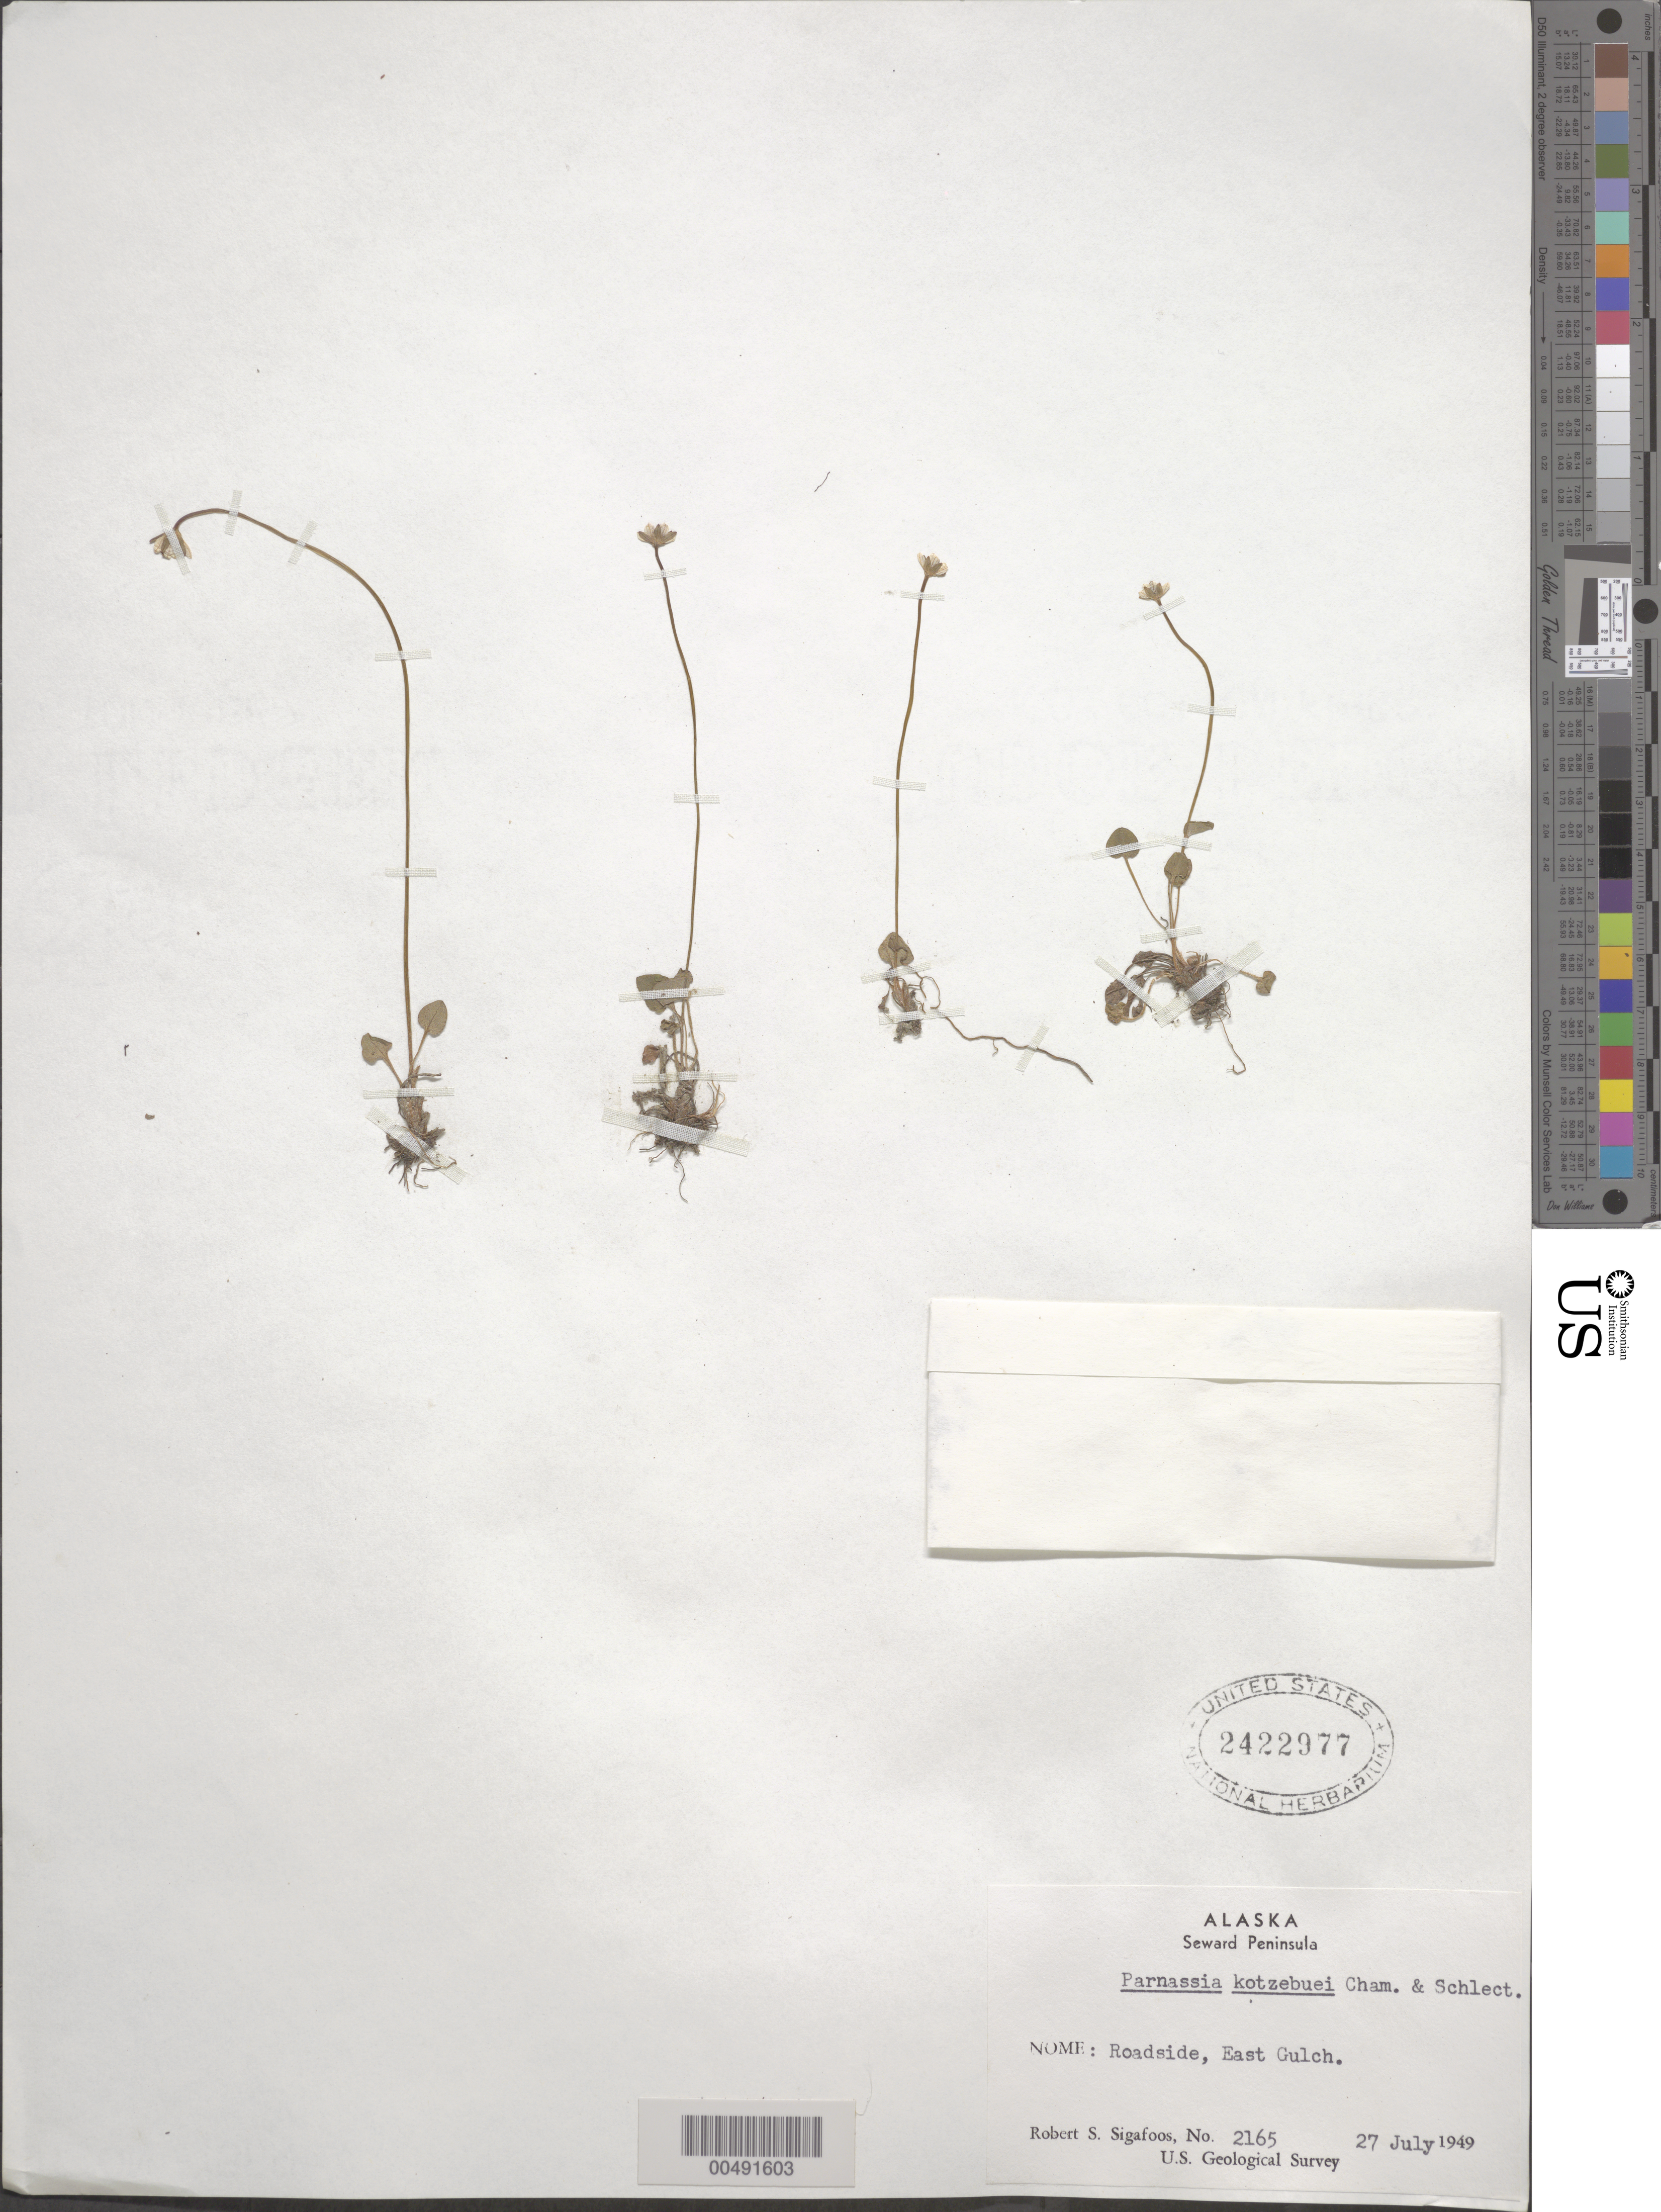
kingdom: Plantae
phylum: Tracheophyta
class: Magnoliopsida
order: Celastrales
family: Parnassiaceae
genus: Parnassia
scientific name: Parnassia kotzebuei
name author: Cham. ex Spreng.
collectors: R. Sigafoos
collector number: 2165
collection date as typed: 27 Jul 1949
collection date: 1949-07-27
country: United States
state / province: Alaska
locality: Seward Peninsula, East Gulch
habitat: roadside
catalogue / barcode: US 2422977